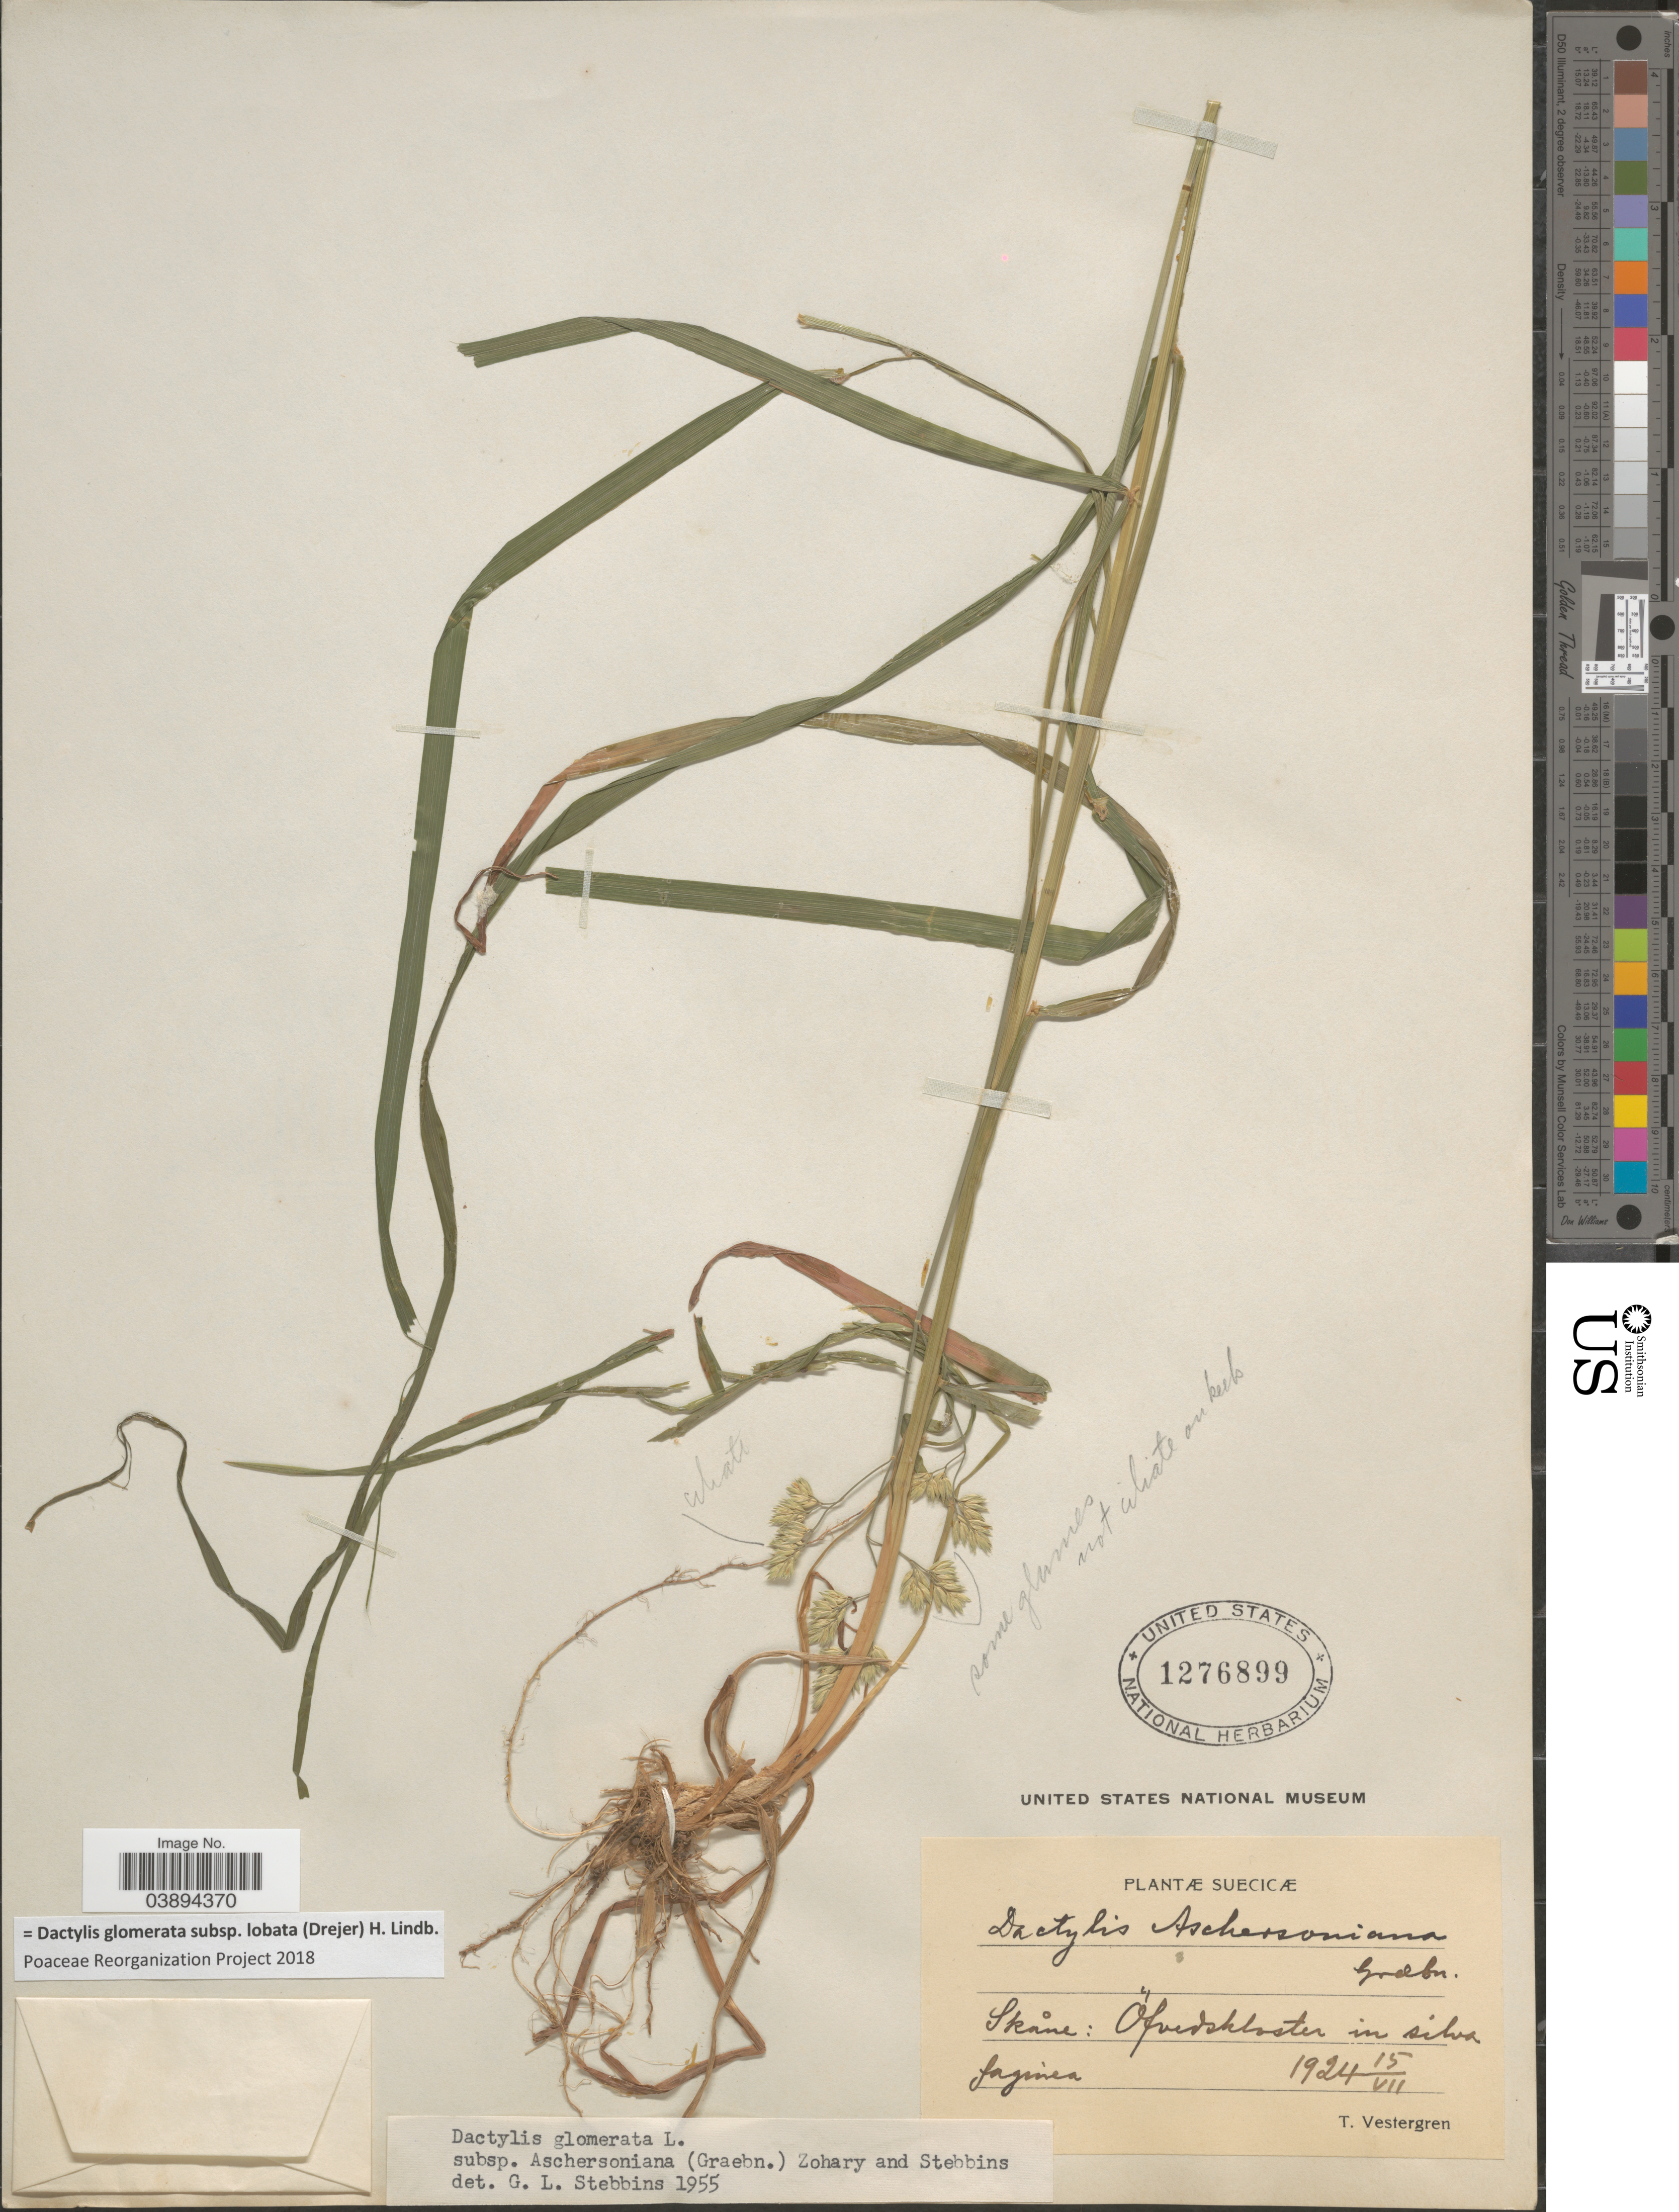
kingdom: Plantae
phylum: Tracheophyta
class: Liliopsida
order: Poales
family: Poaceae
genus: Dactylis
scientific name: Dactylis glomerata subsp. lobata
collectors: T. Vestergren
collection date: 1924-07-15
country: Sweden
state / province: Skåne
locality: Suecicæ. Öfvedskloster in silva faginea.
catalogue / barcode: US 1276899